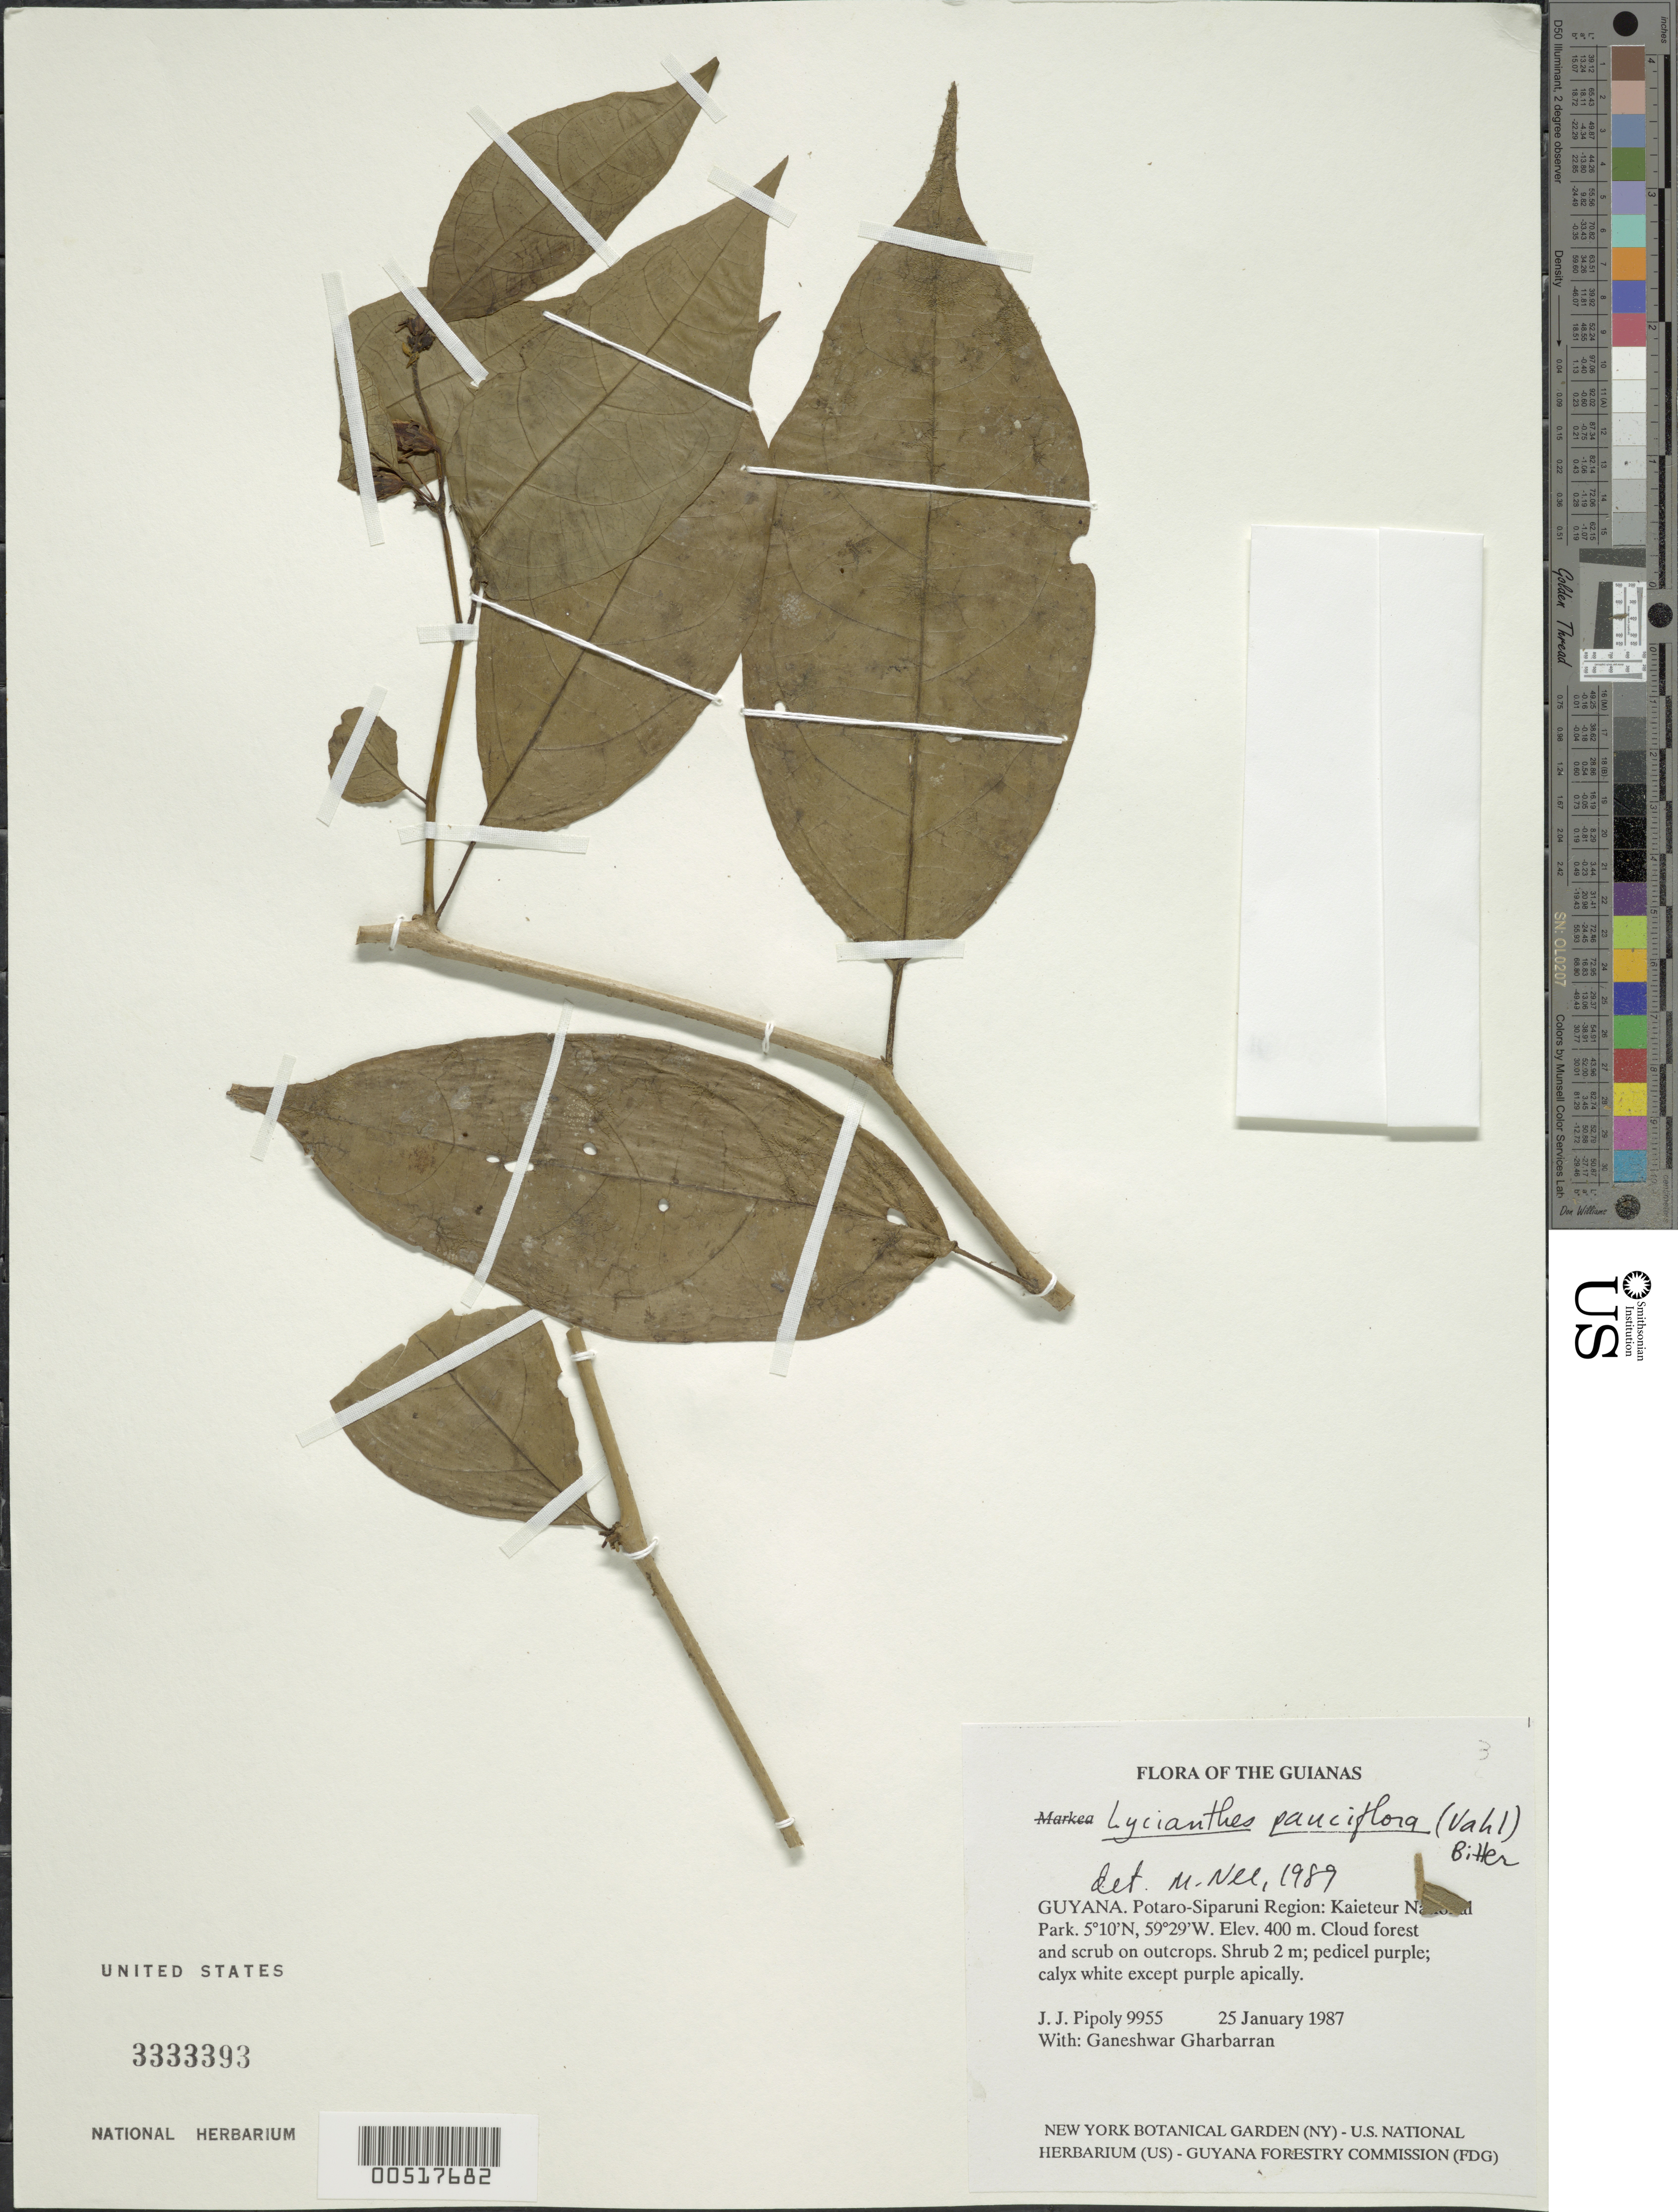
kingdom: Plantae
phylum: Tracheophyta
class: Magnoliopsida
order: Solanales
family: Solanaceae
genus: Lycianthes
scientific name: Lycianthes pauciflora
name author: (Vahl) Bitter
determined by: Nee, Michael H.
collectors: J. J. Pipoly & G. Gharbarran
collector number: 9955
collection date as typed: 25 January 1987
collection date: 1987-01-25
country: Guyana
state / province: Potaro-Siparuni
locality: Kaieteur National Park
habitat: Cloud forest and scrub on outcrops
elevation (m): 400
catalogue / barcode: US 3333393